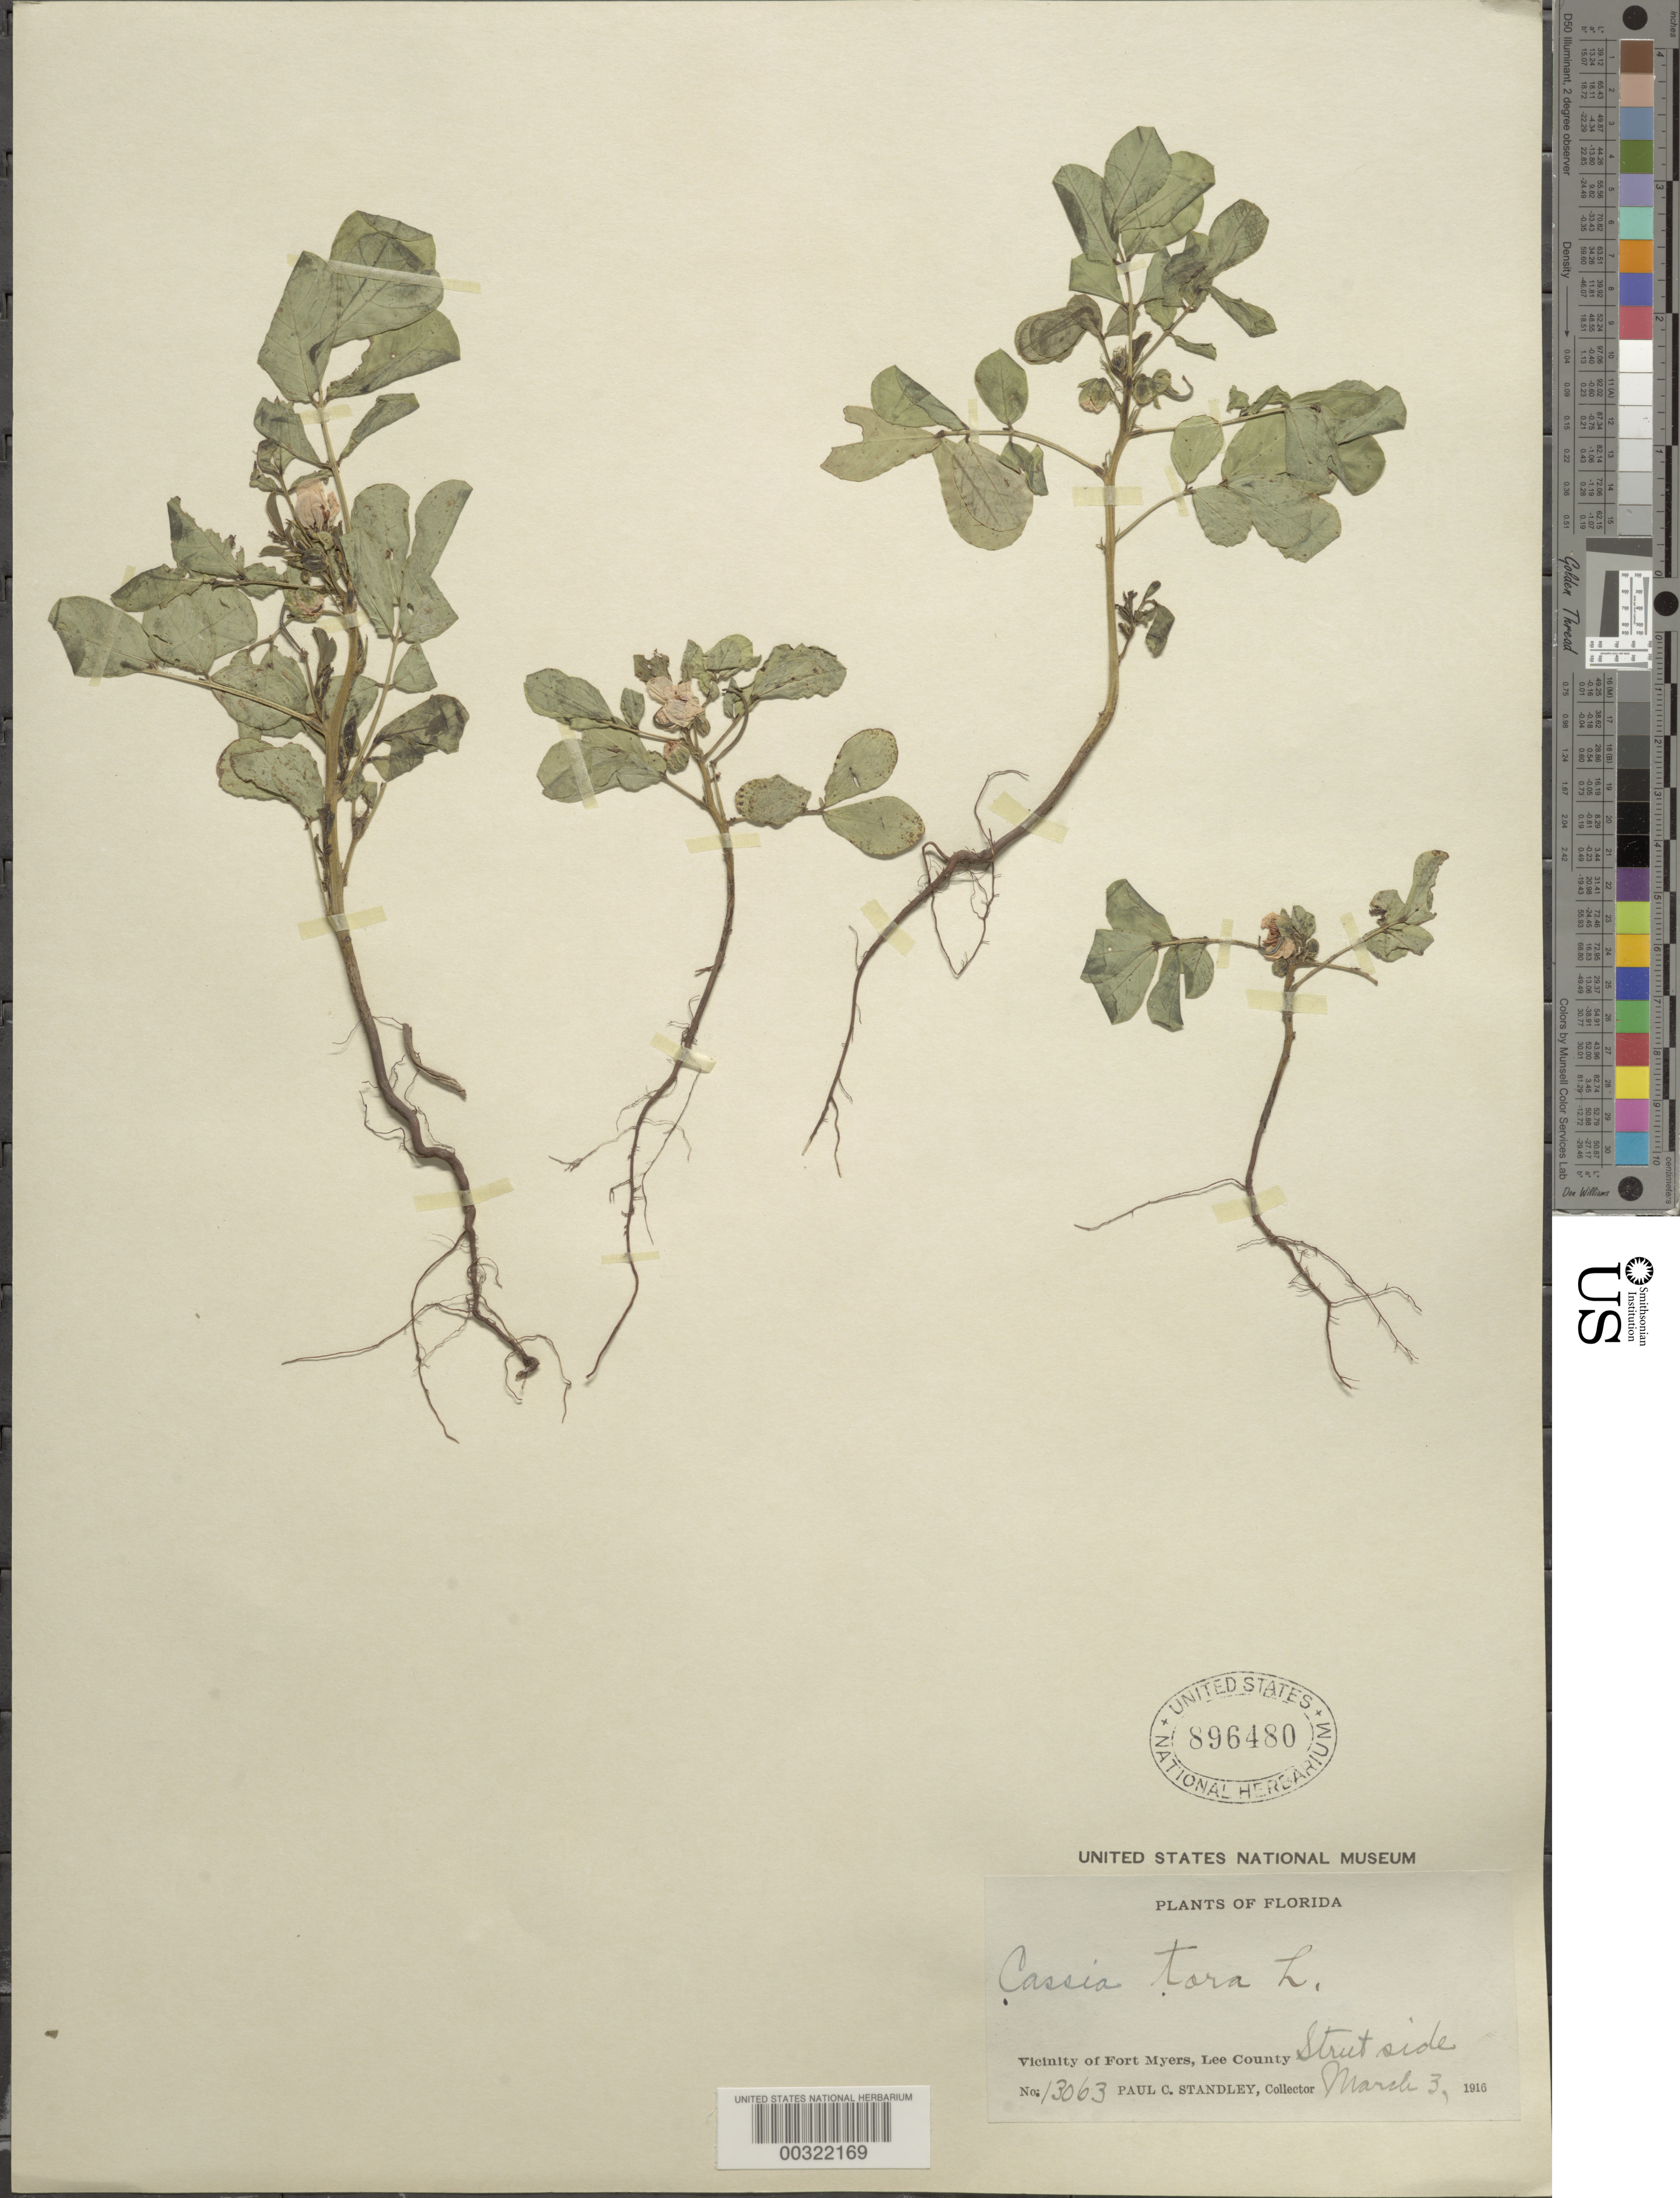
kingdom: Plantae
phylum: Tracheophyta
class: Magnoliopsida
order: Fabales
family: Fabaceae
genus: Senna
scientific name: Senna obtusifolia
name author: (L.) H.S. Irwin & Barneby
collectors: P. C. Standley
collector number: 13063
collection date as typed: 03 Mar 1916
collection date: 1916-03-03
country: United States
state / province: Florida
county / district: Lee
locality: Vicinity of fort myers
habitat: Street side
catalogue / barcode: US 896480